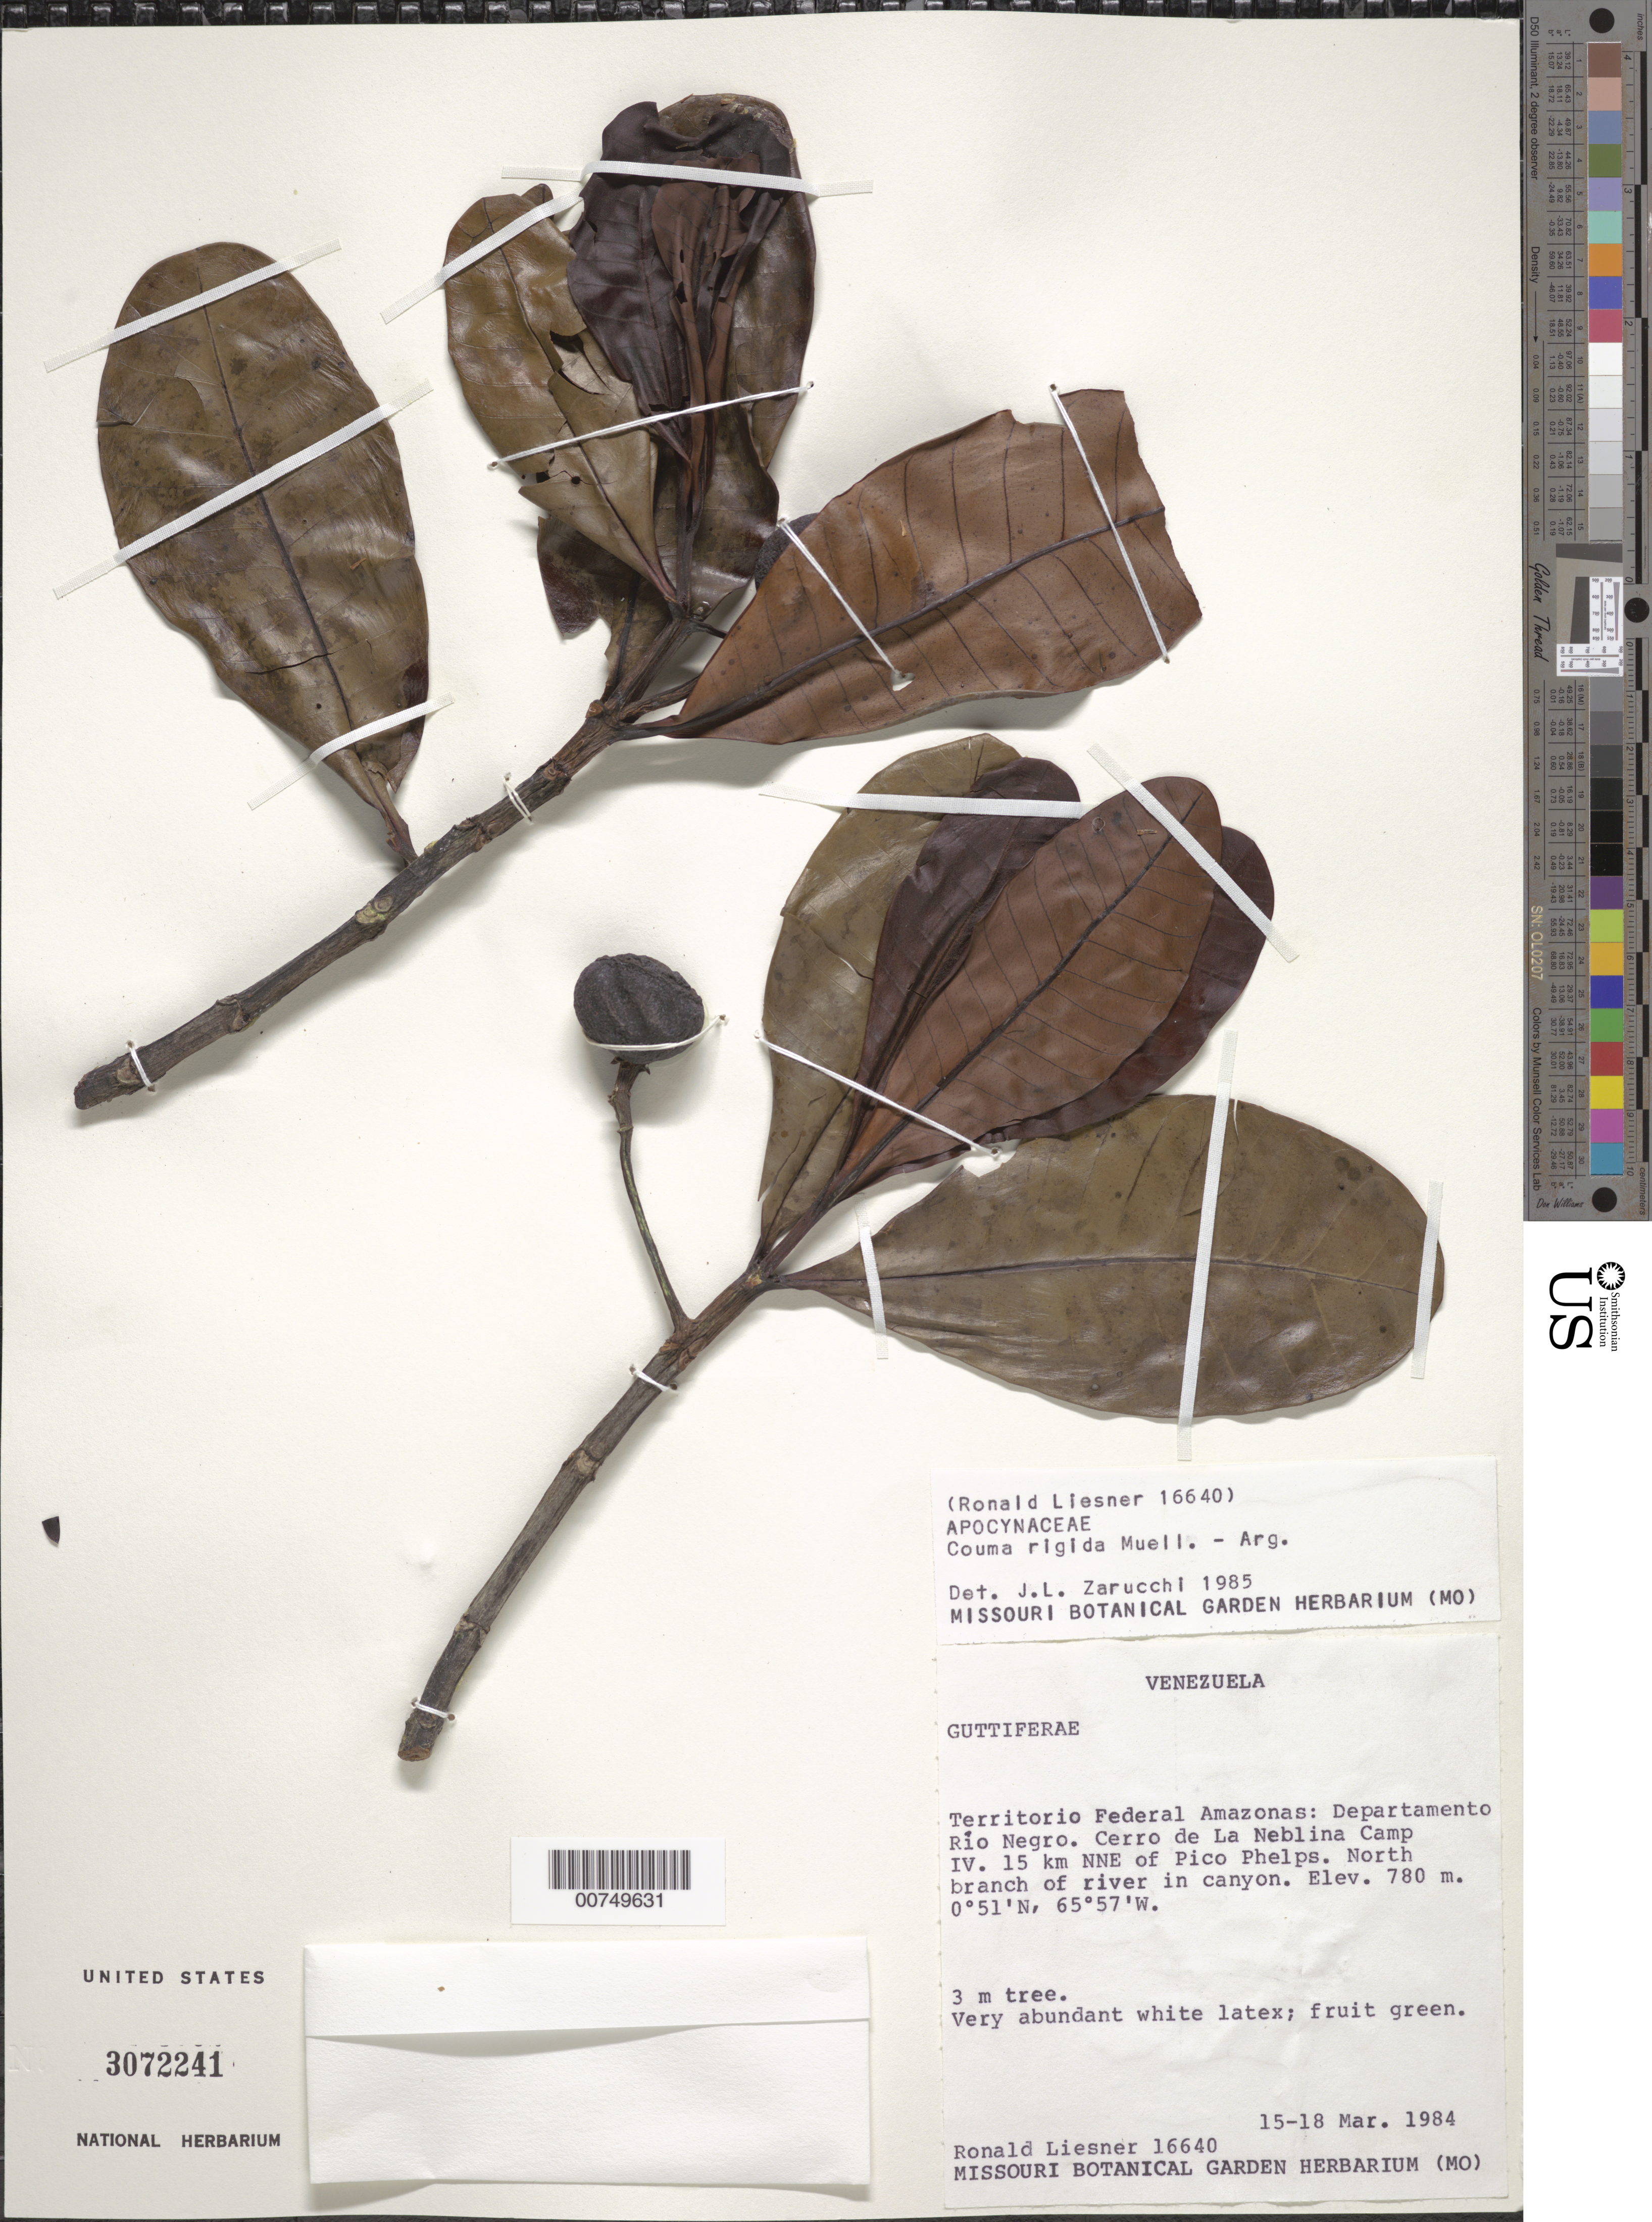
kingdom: Plantae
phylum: Tracheophyta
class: Magnoliopsida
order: Gentianales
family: Apocynaceae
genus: Couma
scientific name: Couma rigida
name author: Müll. Arg.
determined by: Zarucchi, J. L.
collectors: R. L. Liesner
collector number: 16640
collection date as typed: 15-Mar-84 to 18-Mar-84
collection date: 1984-03-15/1984-03-18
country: Venezuela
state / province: Amazonas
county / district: Río Negro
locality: Cerro de La Neblina Camp IV, 15 km NNE of Pico Phelps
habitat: North branch of river in canyon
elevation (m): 780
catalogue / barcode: US 3072241